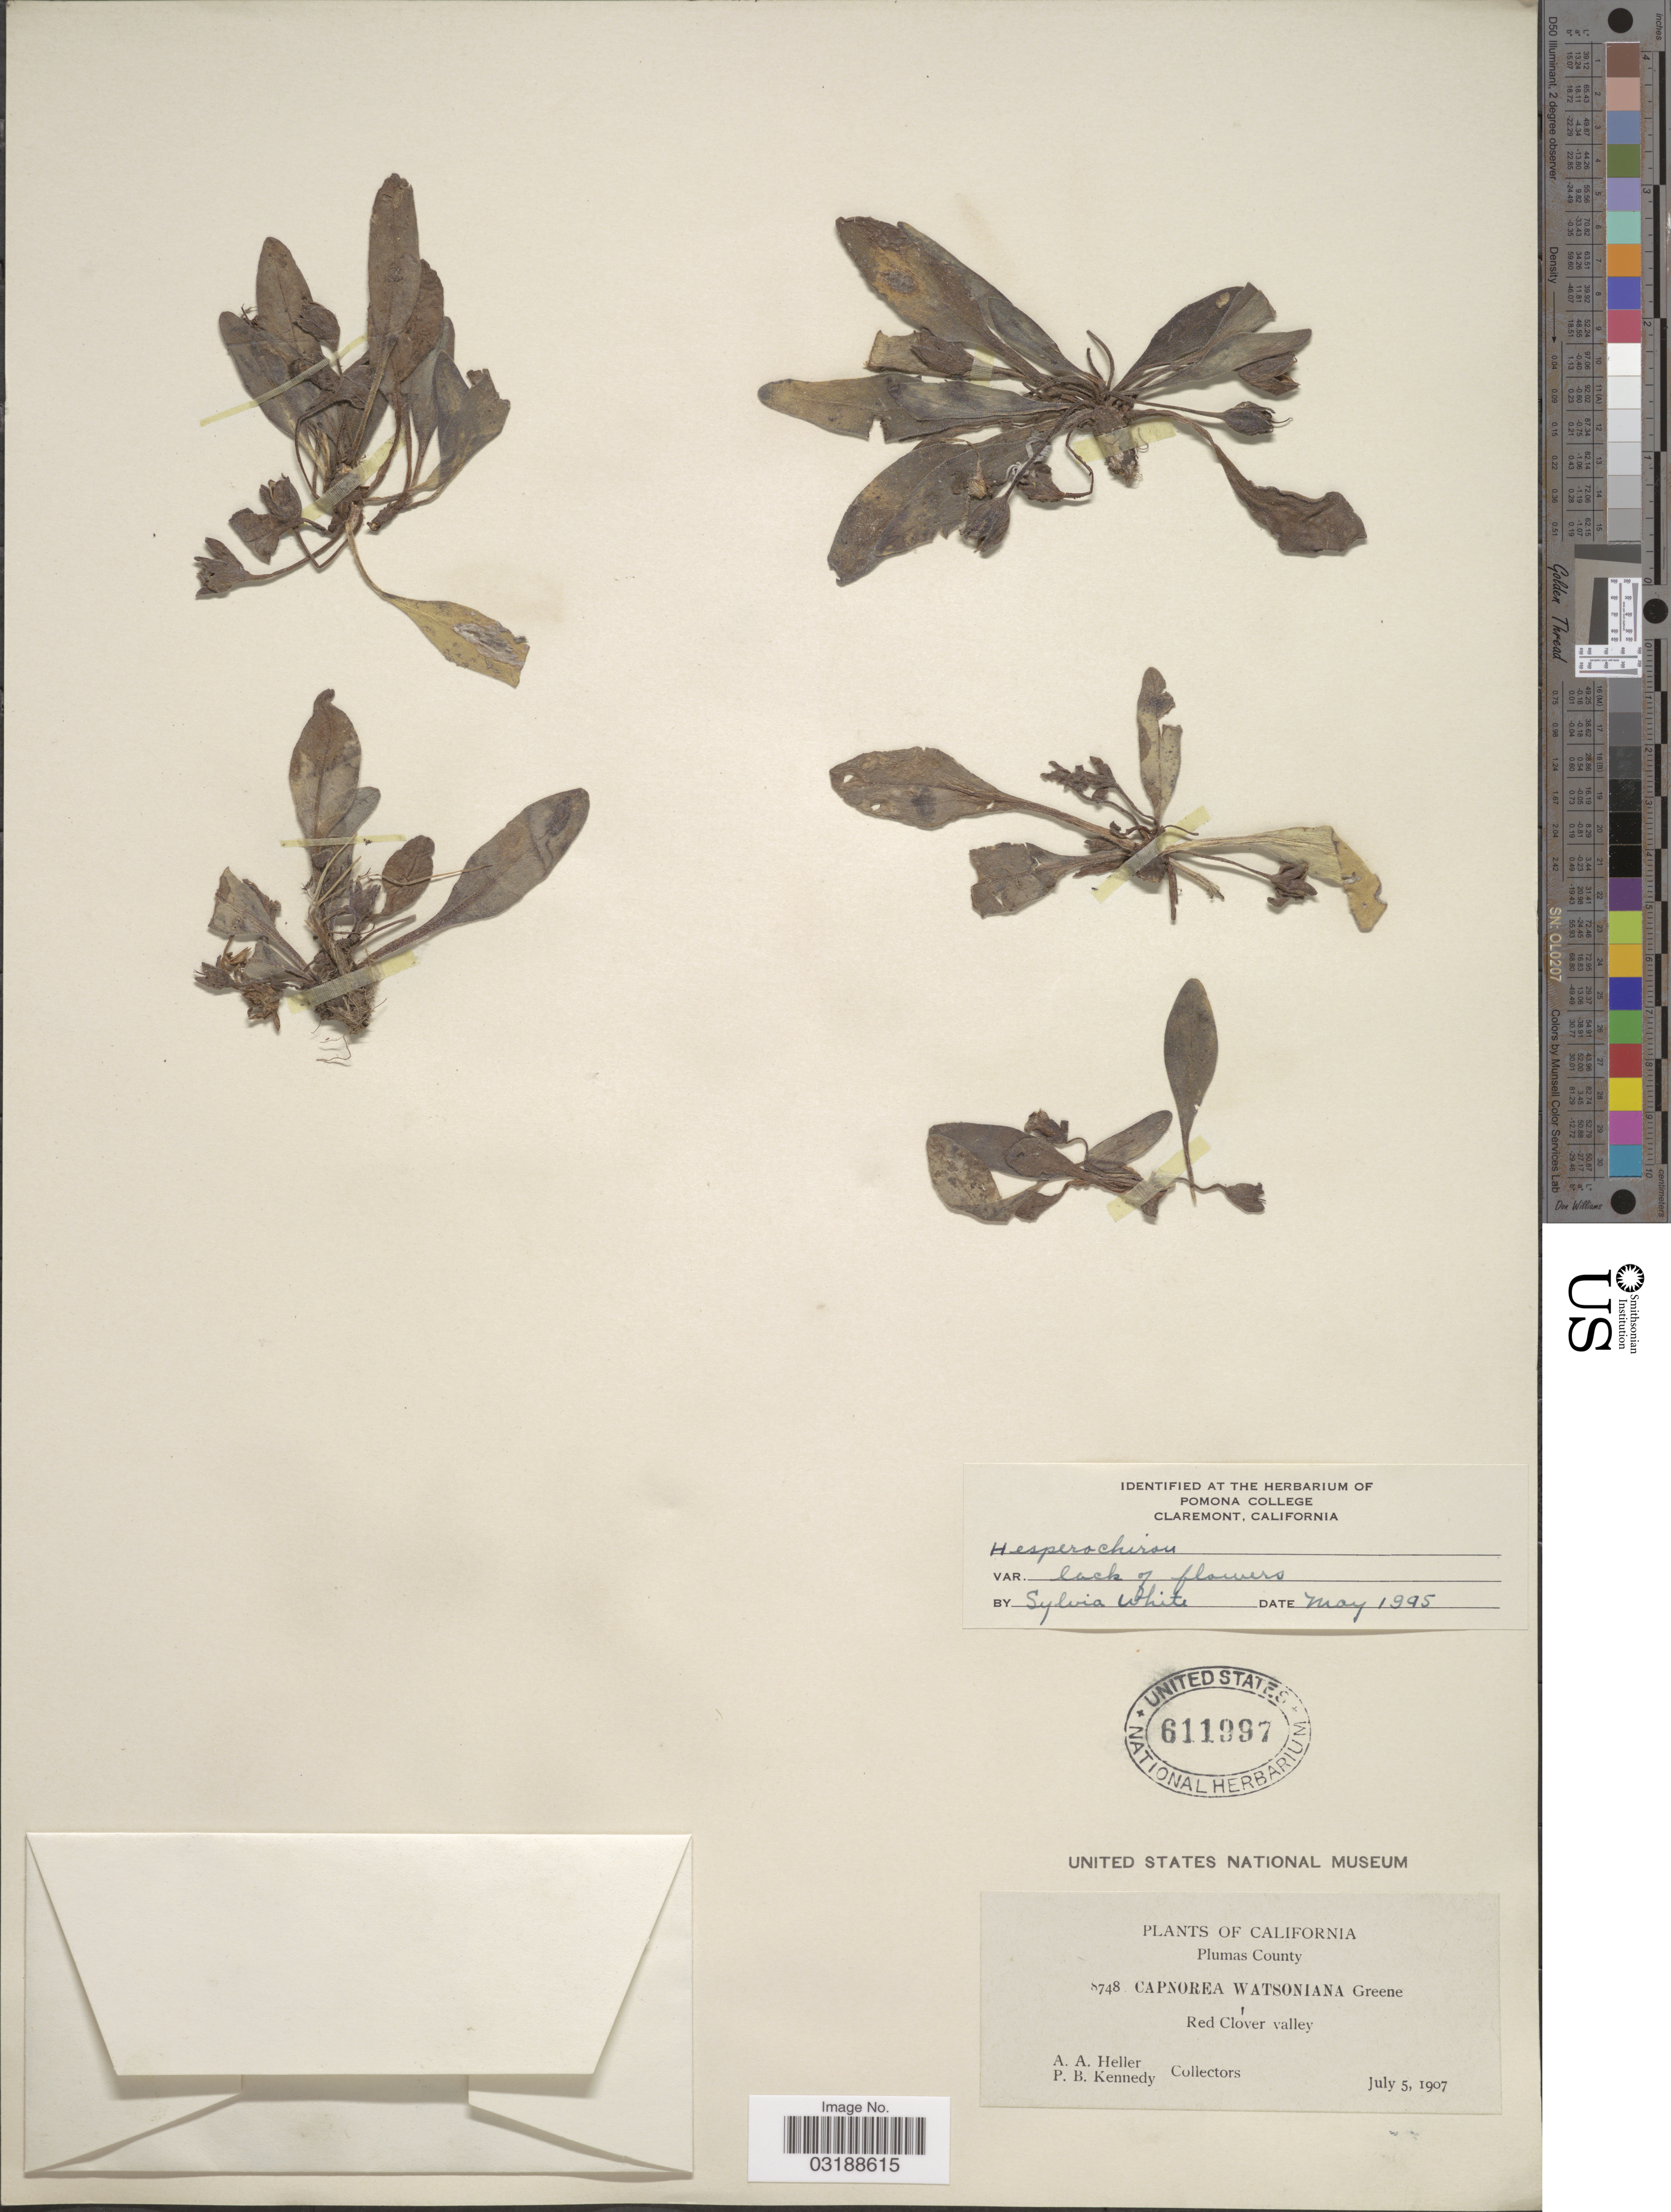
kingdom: Plantae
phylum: Tracheophyta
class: Magnoliopsida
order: Boraginales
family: Hydrophyllaceae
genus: Hesperochiron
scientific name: Hesperochiron sp.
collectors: A. A. Heller & P. B. Kennedy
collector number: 8748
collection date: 1907-07-05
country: United States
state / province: California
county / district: Plumas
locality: Plumas County, Red Clover valley.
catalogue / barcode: US 611997